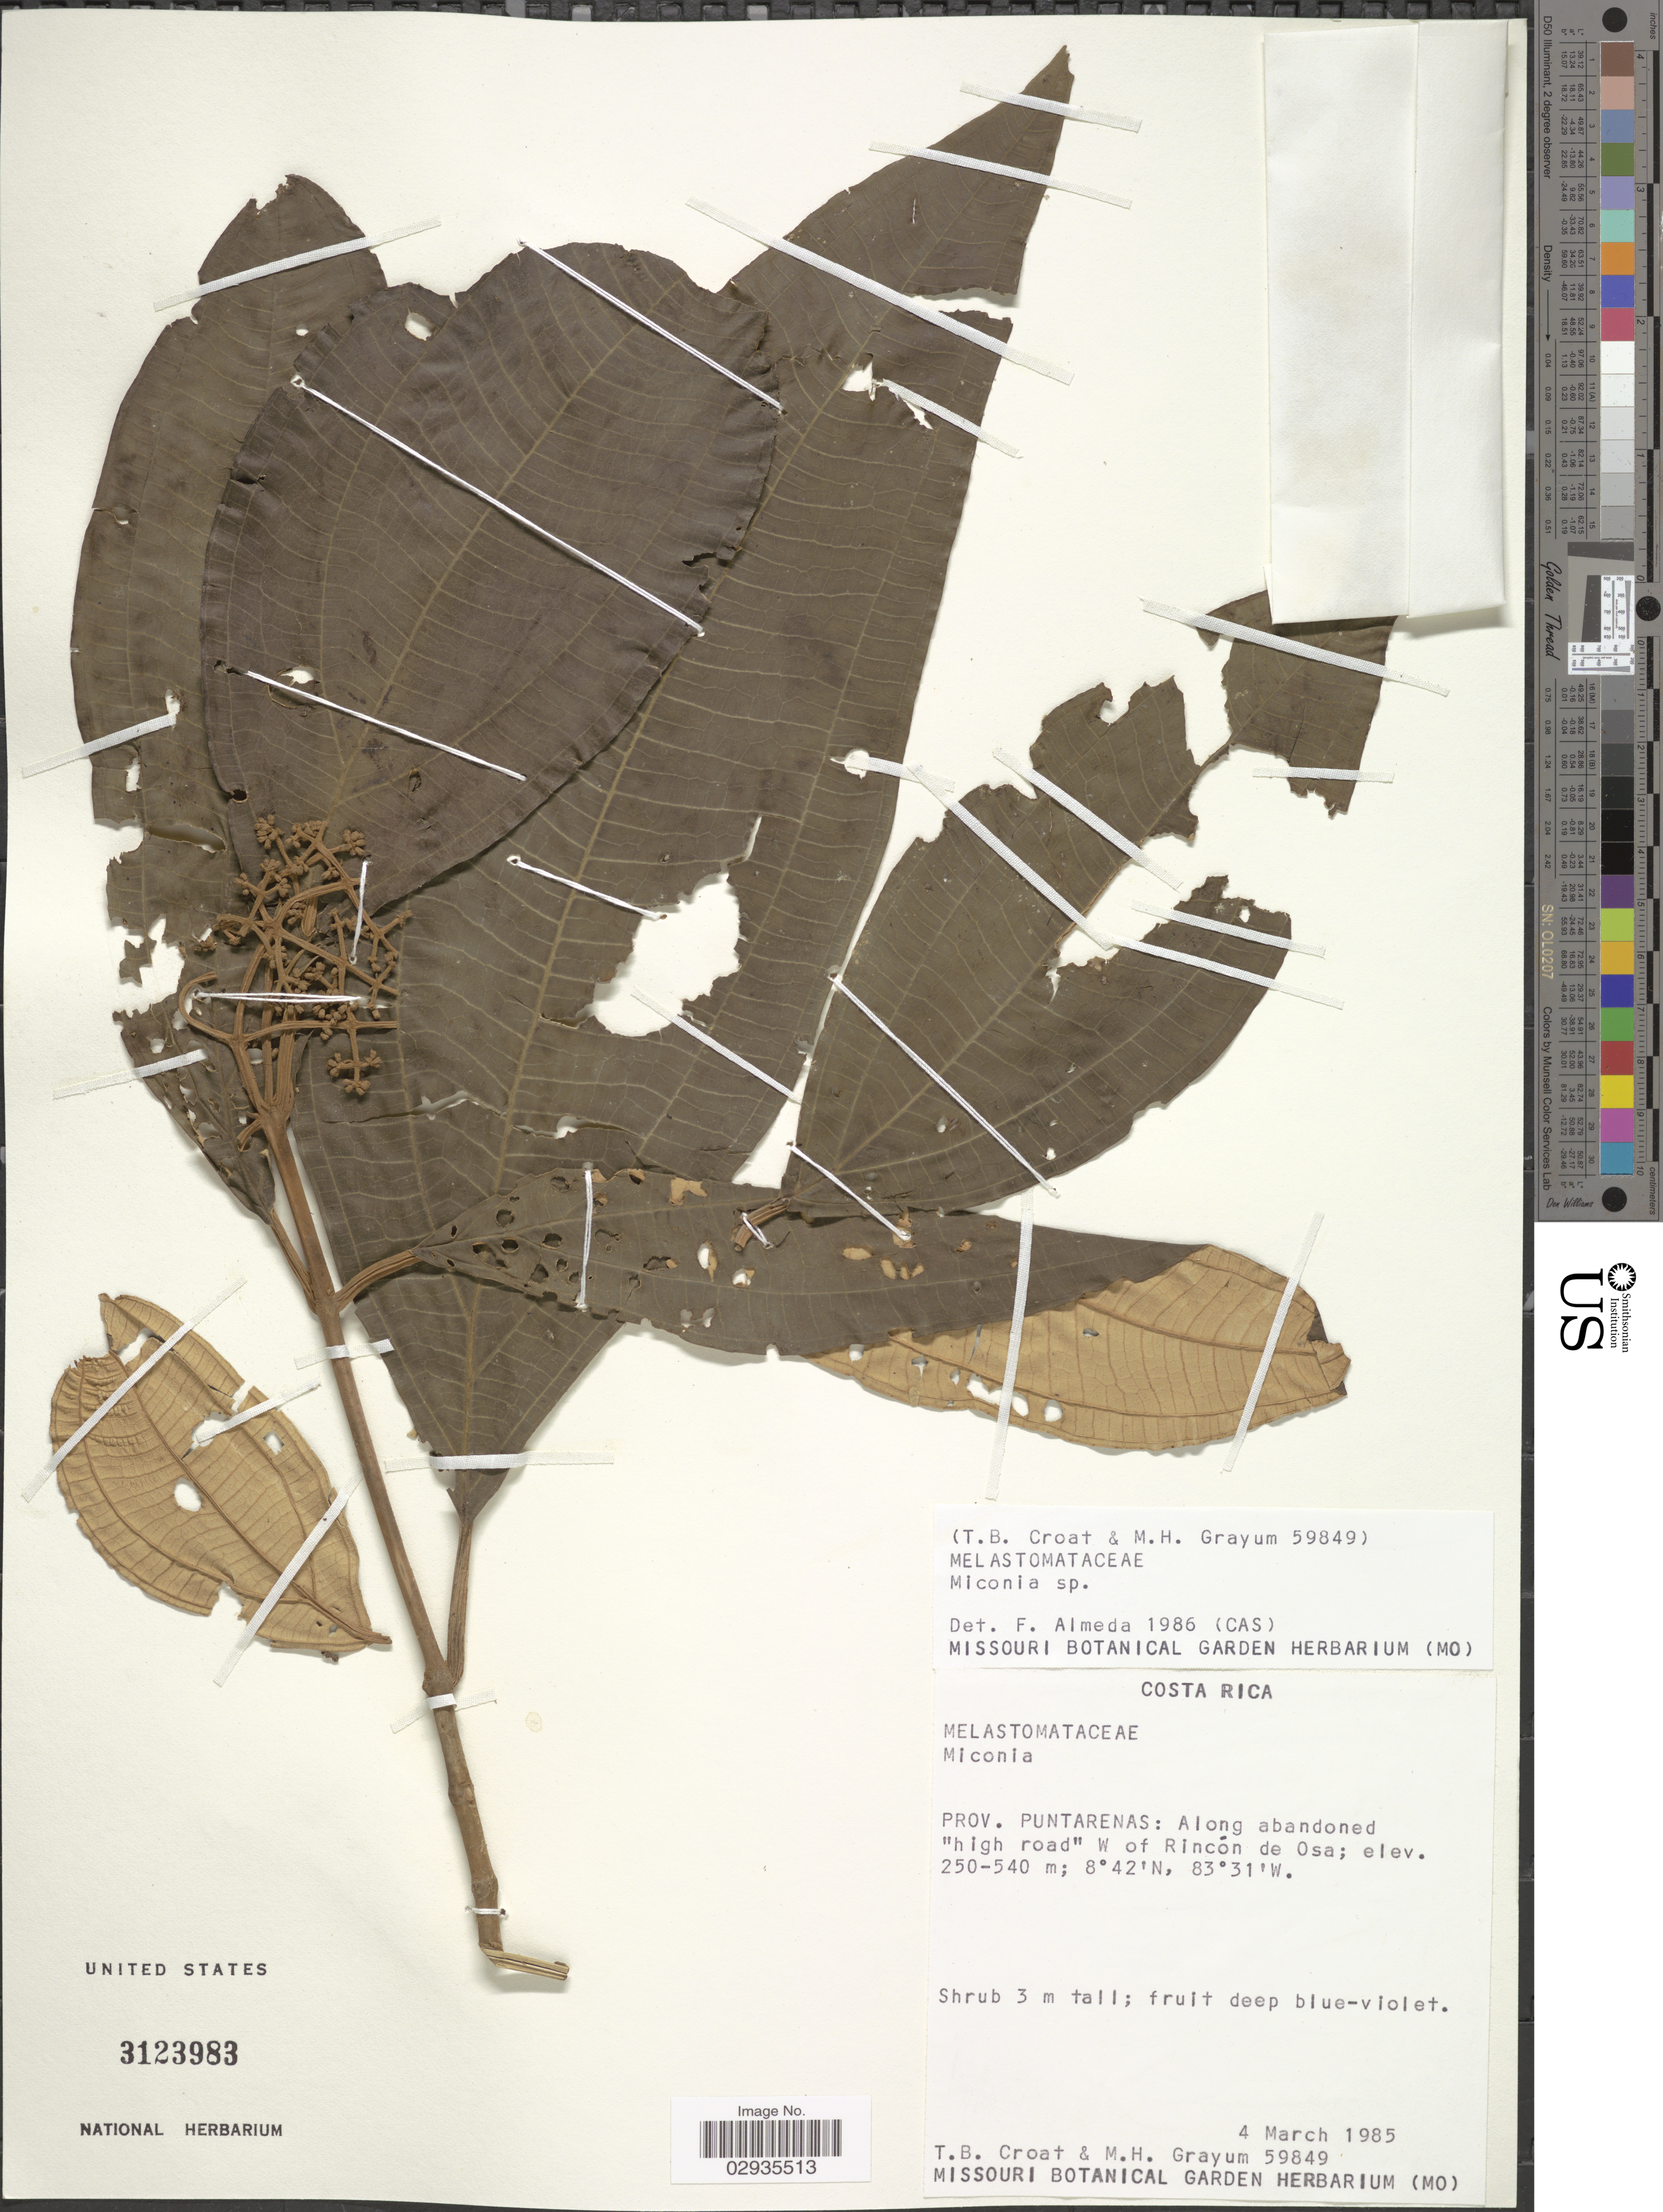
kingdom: Plantae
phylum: Tracheophyta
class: Magnoliopsida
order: Myrtales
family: Melastomataceae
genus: Miconia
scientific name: Miconia sp.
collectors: T. B. Croat & M. H. Grayum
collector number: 59849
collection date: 1985-03-04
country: Costa Rica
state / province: Puntarenas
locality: Along abandoned "high road" W of Rincón de Osa.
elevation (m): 250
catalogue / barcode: US 3123983